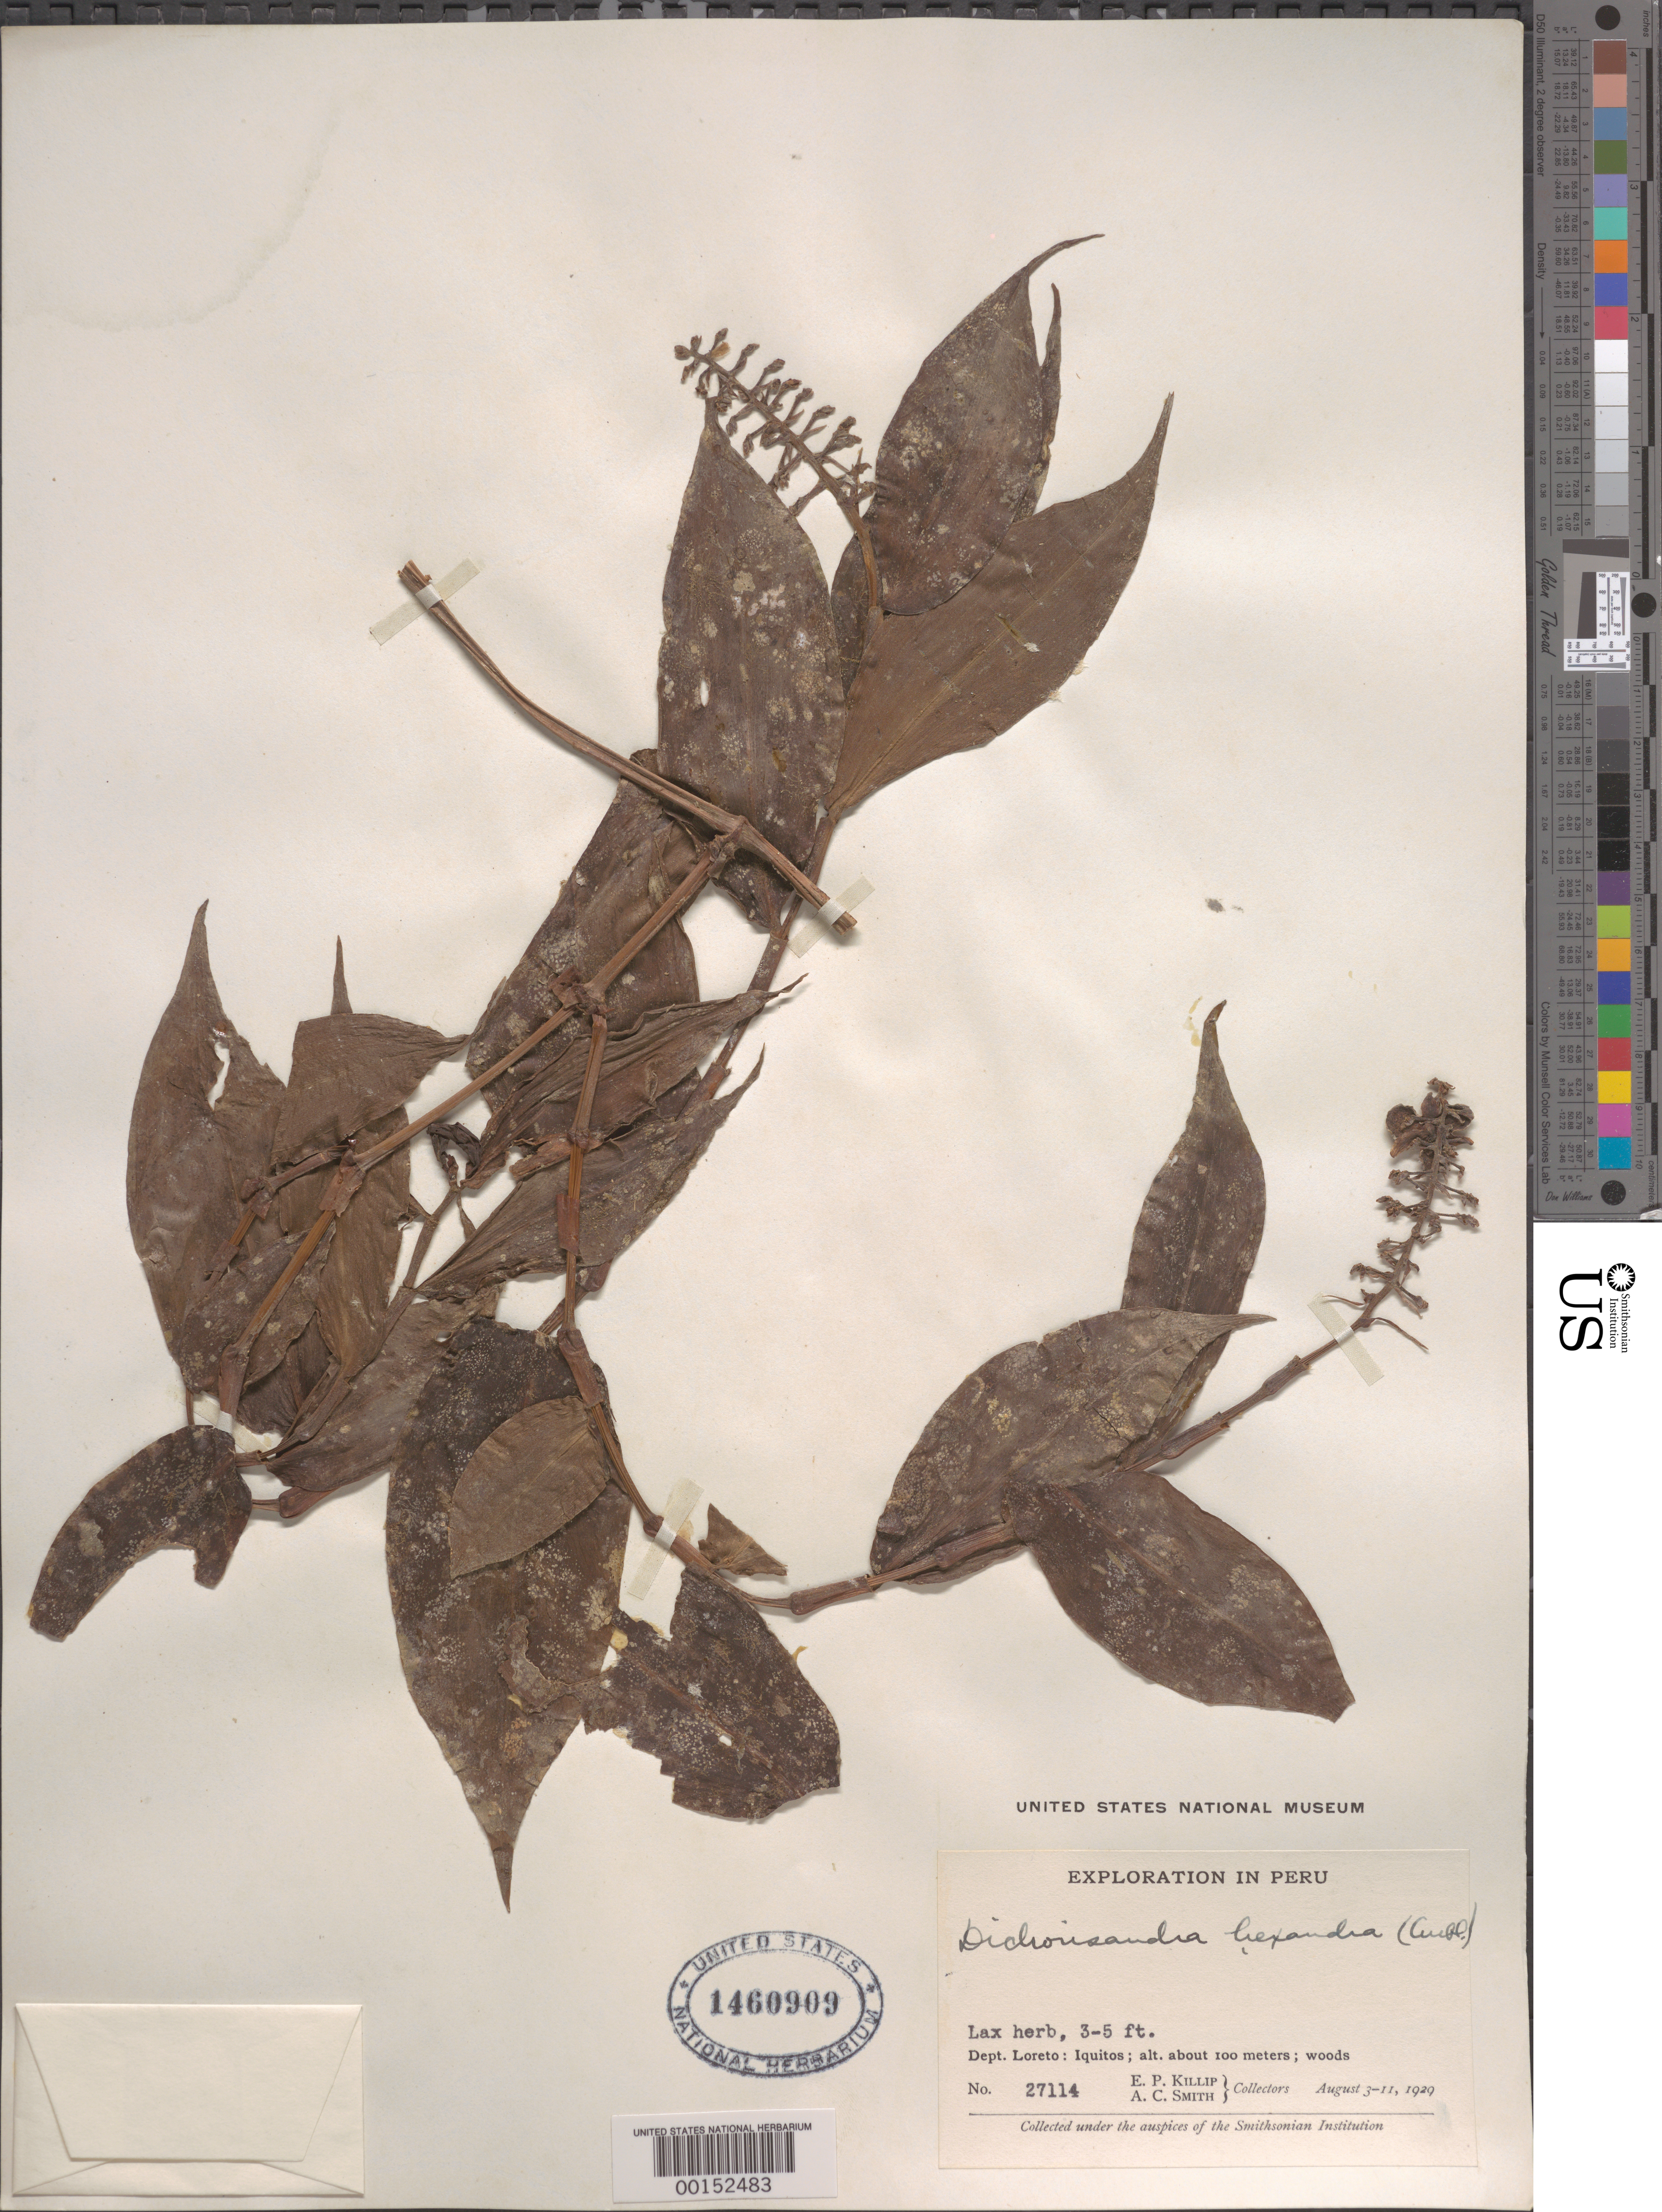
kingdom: Plantae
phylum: Tracheophyta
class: Liliopsida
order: Commelinales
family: Commelinaceae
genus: Dichorisandra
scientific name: Dichorisandra hexandra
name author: (Aubl.) Standl.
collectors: E. P. Killip & A. C. Smith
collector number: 27114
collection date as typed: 03 Aug 1929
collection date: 1929-08-03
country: Peru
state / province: Loreto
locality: Iquitos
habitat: Woods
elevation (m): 100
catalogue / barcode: US 1460909